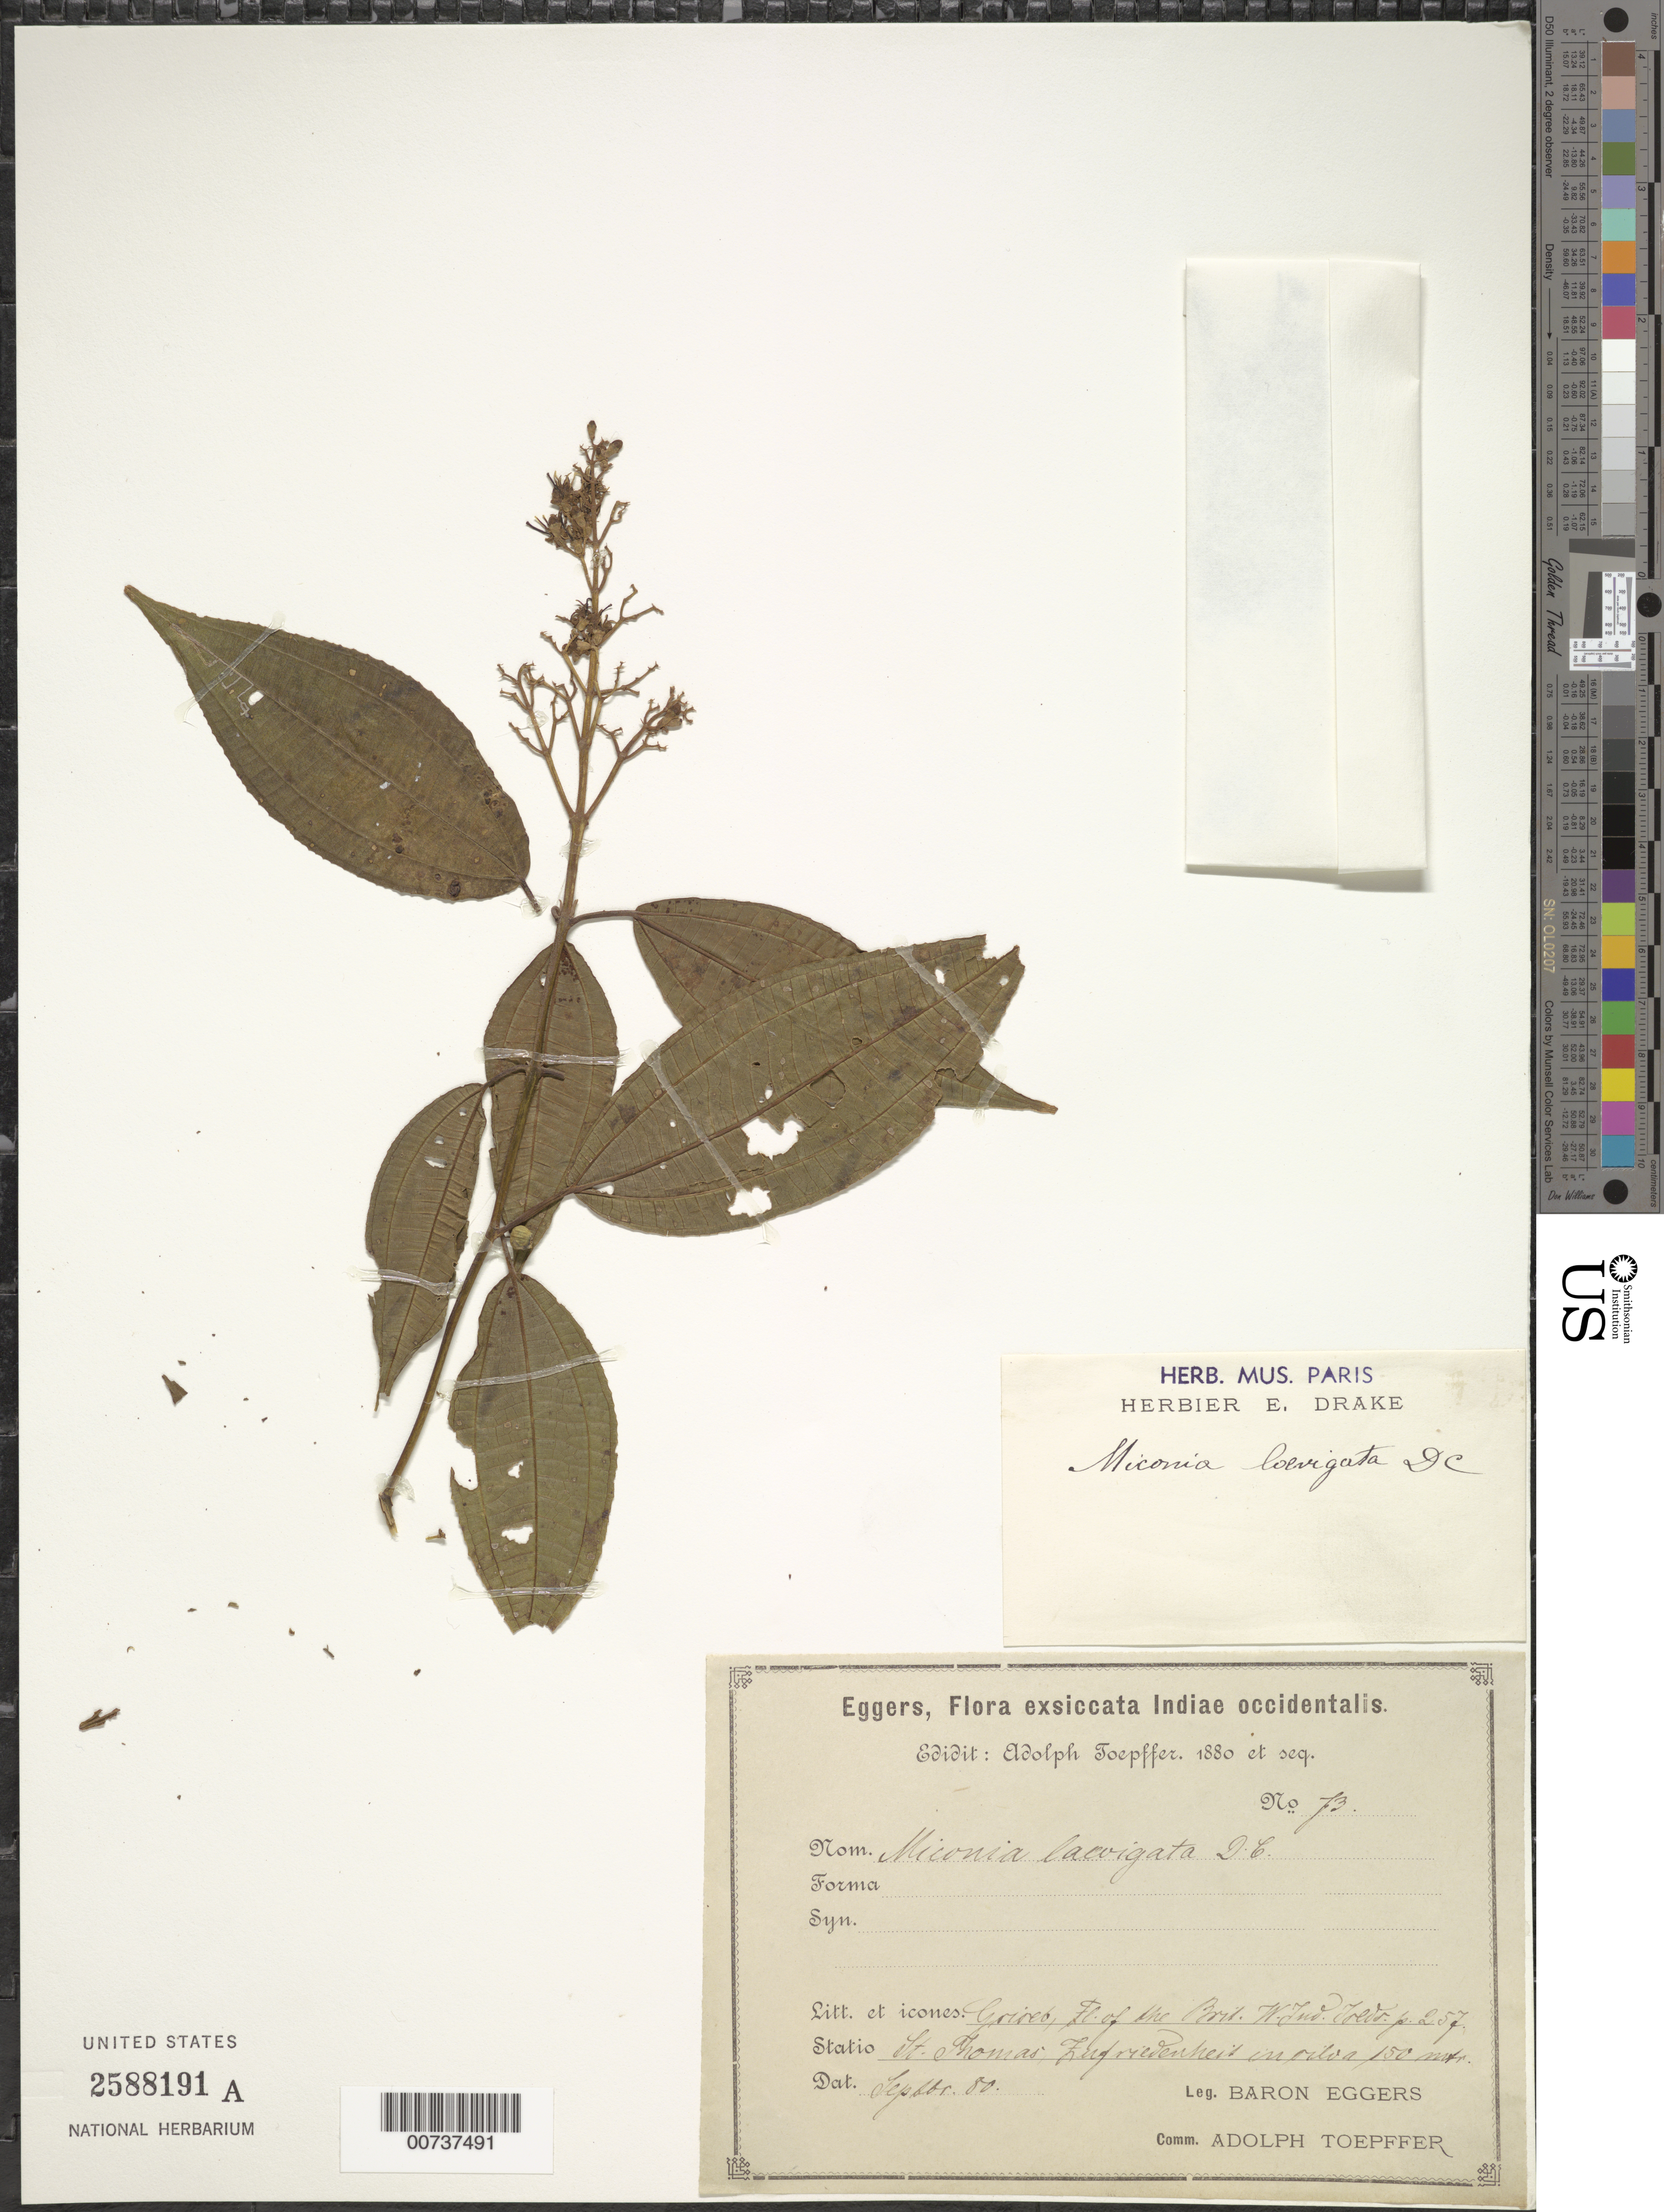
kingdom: Plantae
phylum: Tracheophyta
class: Magnoliopsida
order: Myrtales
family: Melastomataceae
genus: Miconia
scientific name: Miconia laevigata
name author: (L.) D. Don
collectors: H. F. A. von Eggers & A. Toepffer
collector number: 73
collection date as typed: Sep 1880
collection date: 1880-09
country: U.S. Virgin Islands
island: St. Thomas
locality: Fufriedenheis, in sylva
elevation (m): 150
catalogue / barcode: US 2588191